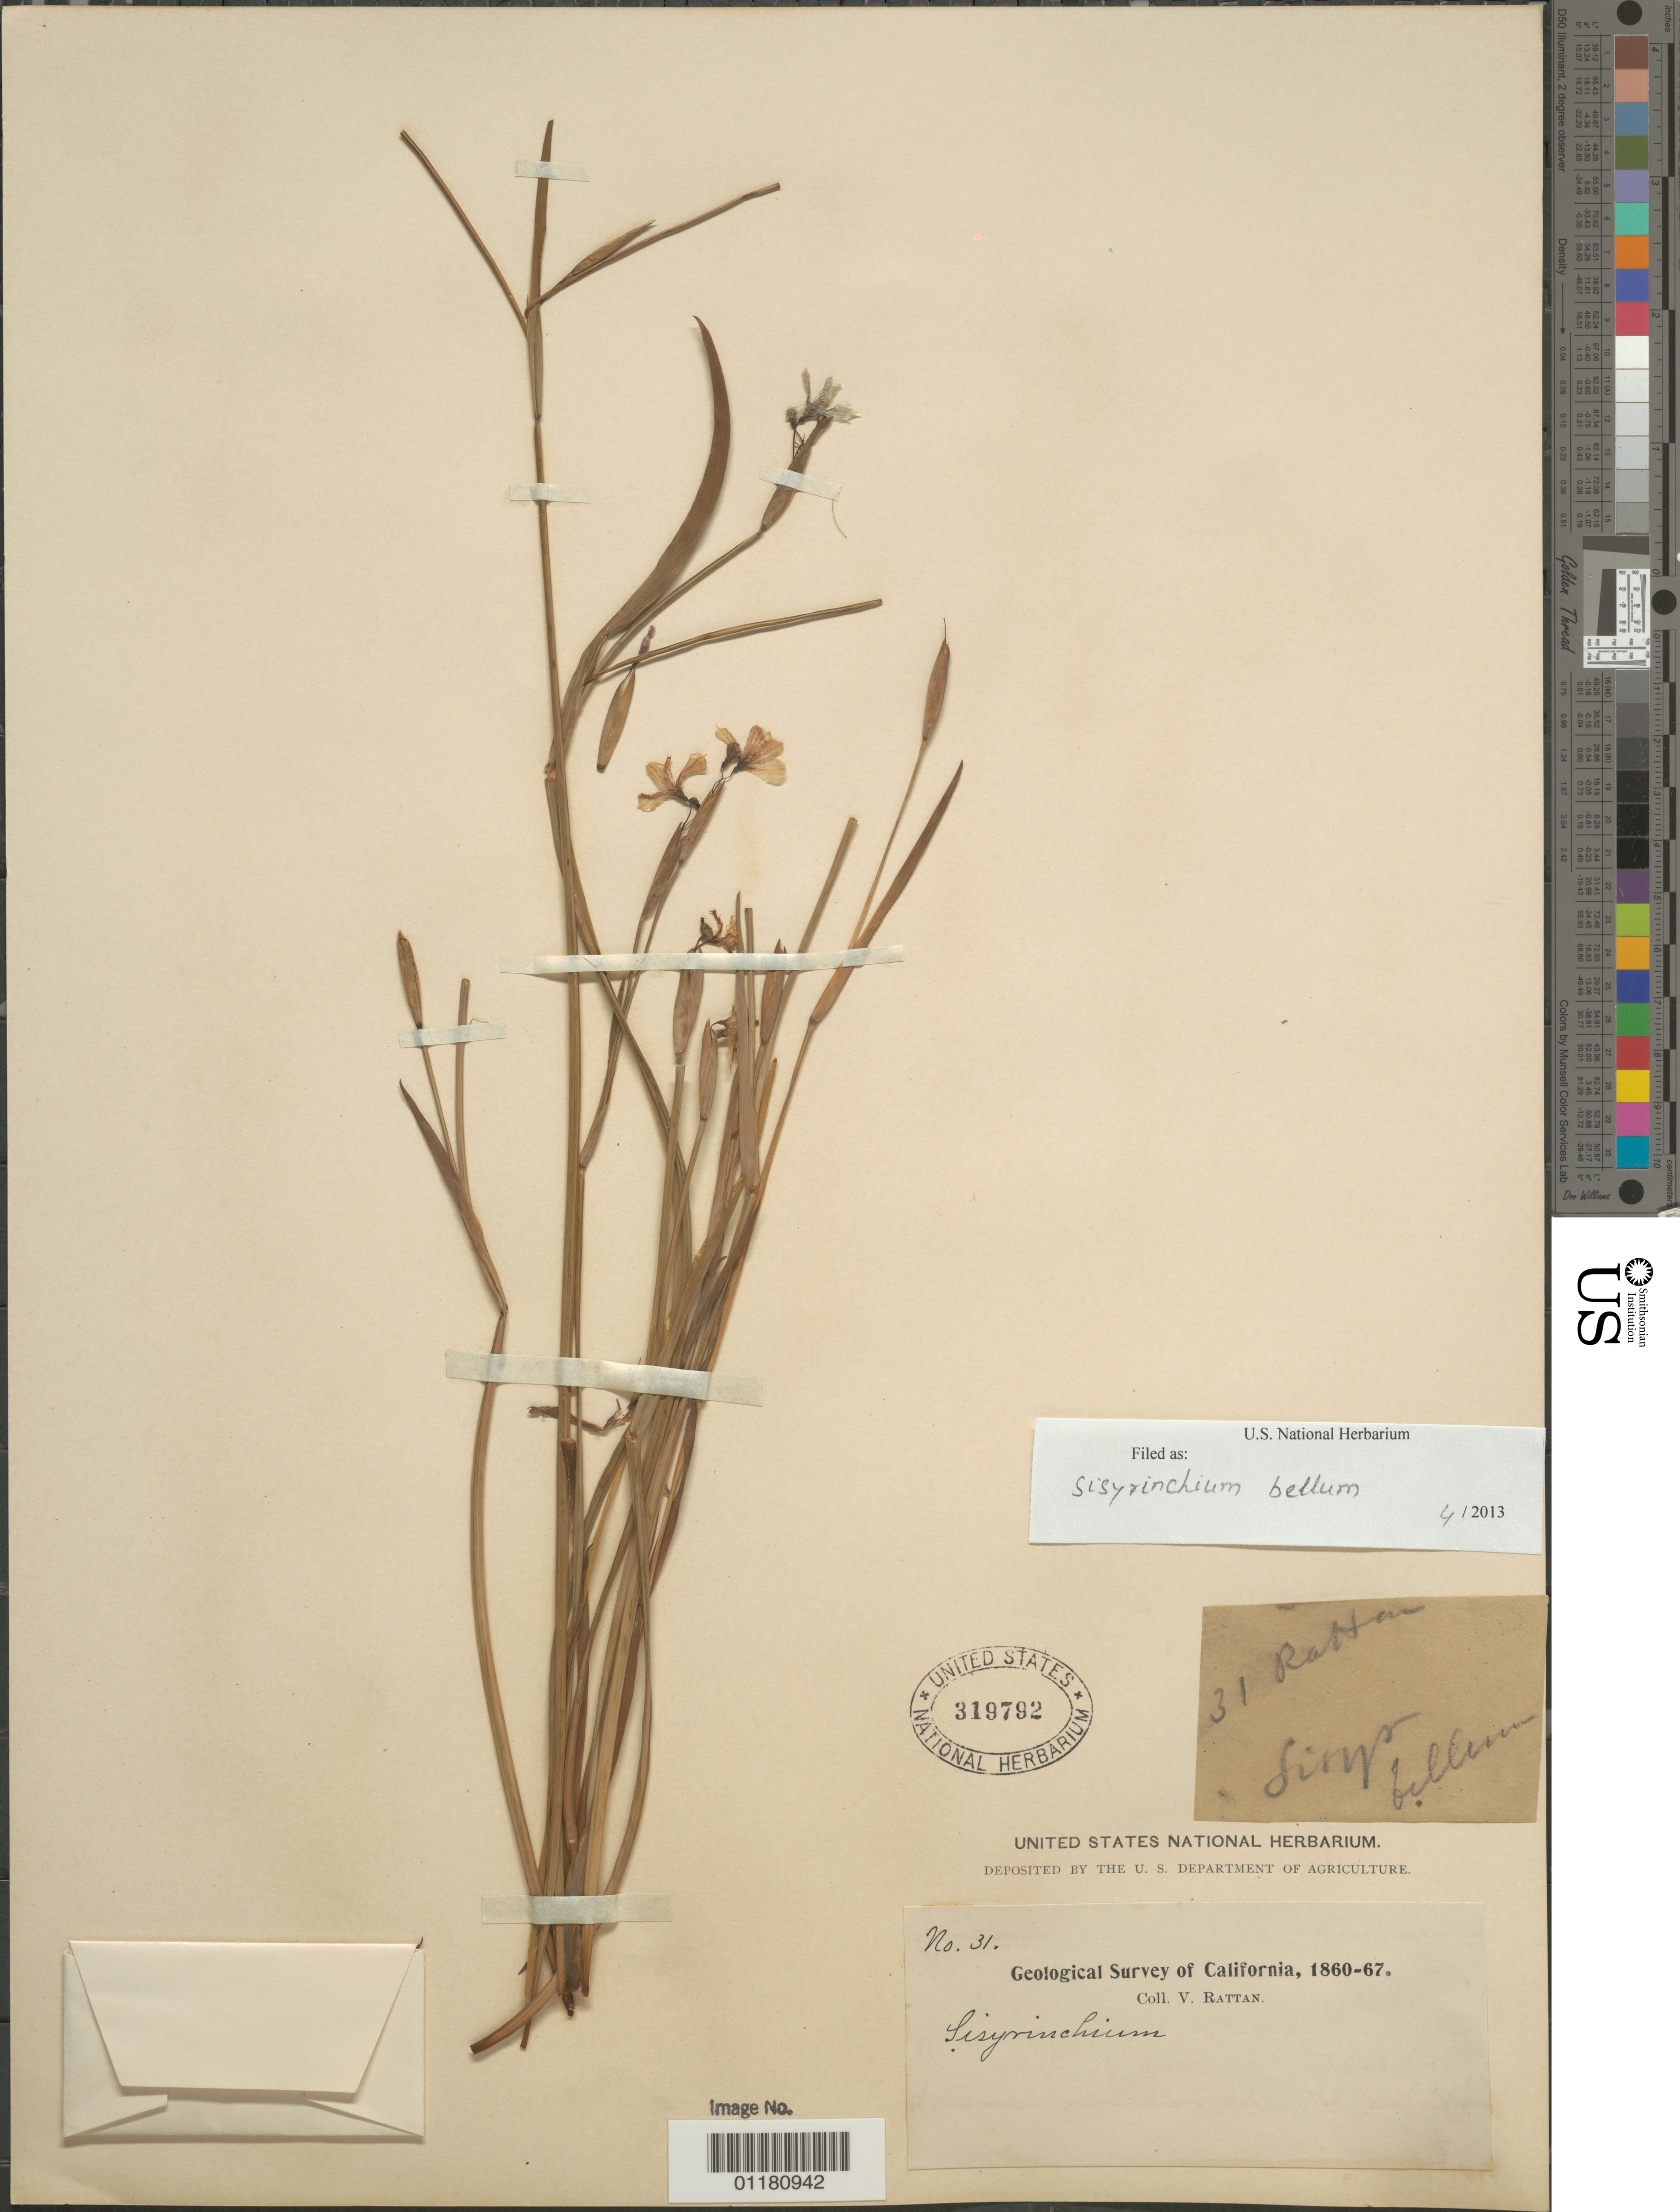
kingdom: Plantae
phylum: Tracheophyta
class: Liliopsida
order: Asparagales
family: Iridaceae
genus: Sisyrinchium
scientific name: Sisyrinchium bellum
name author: S. Watson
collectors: V. Rattan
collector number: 31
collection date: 1860/1867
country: United States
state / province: California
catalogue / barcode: US 319792